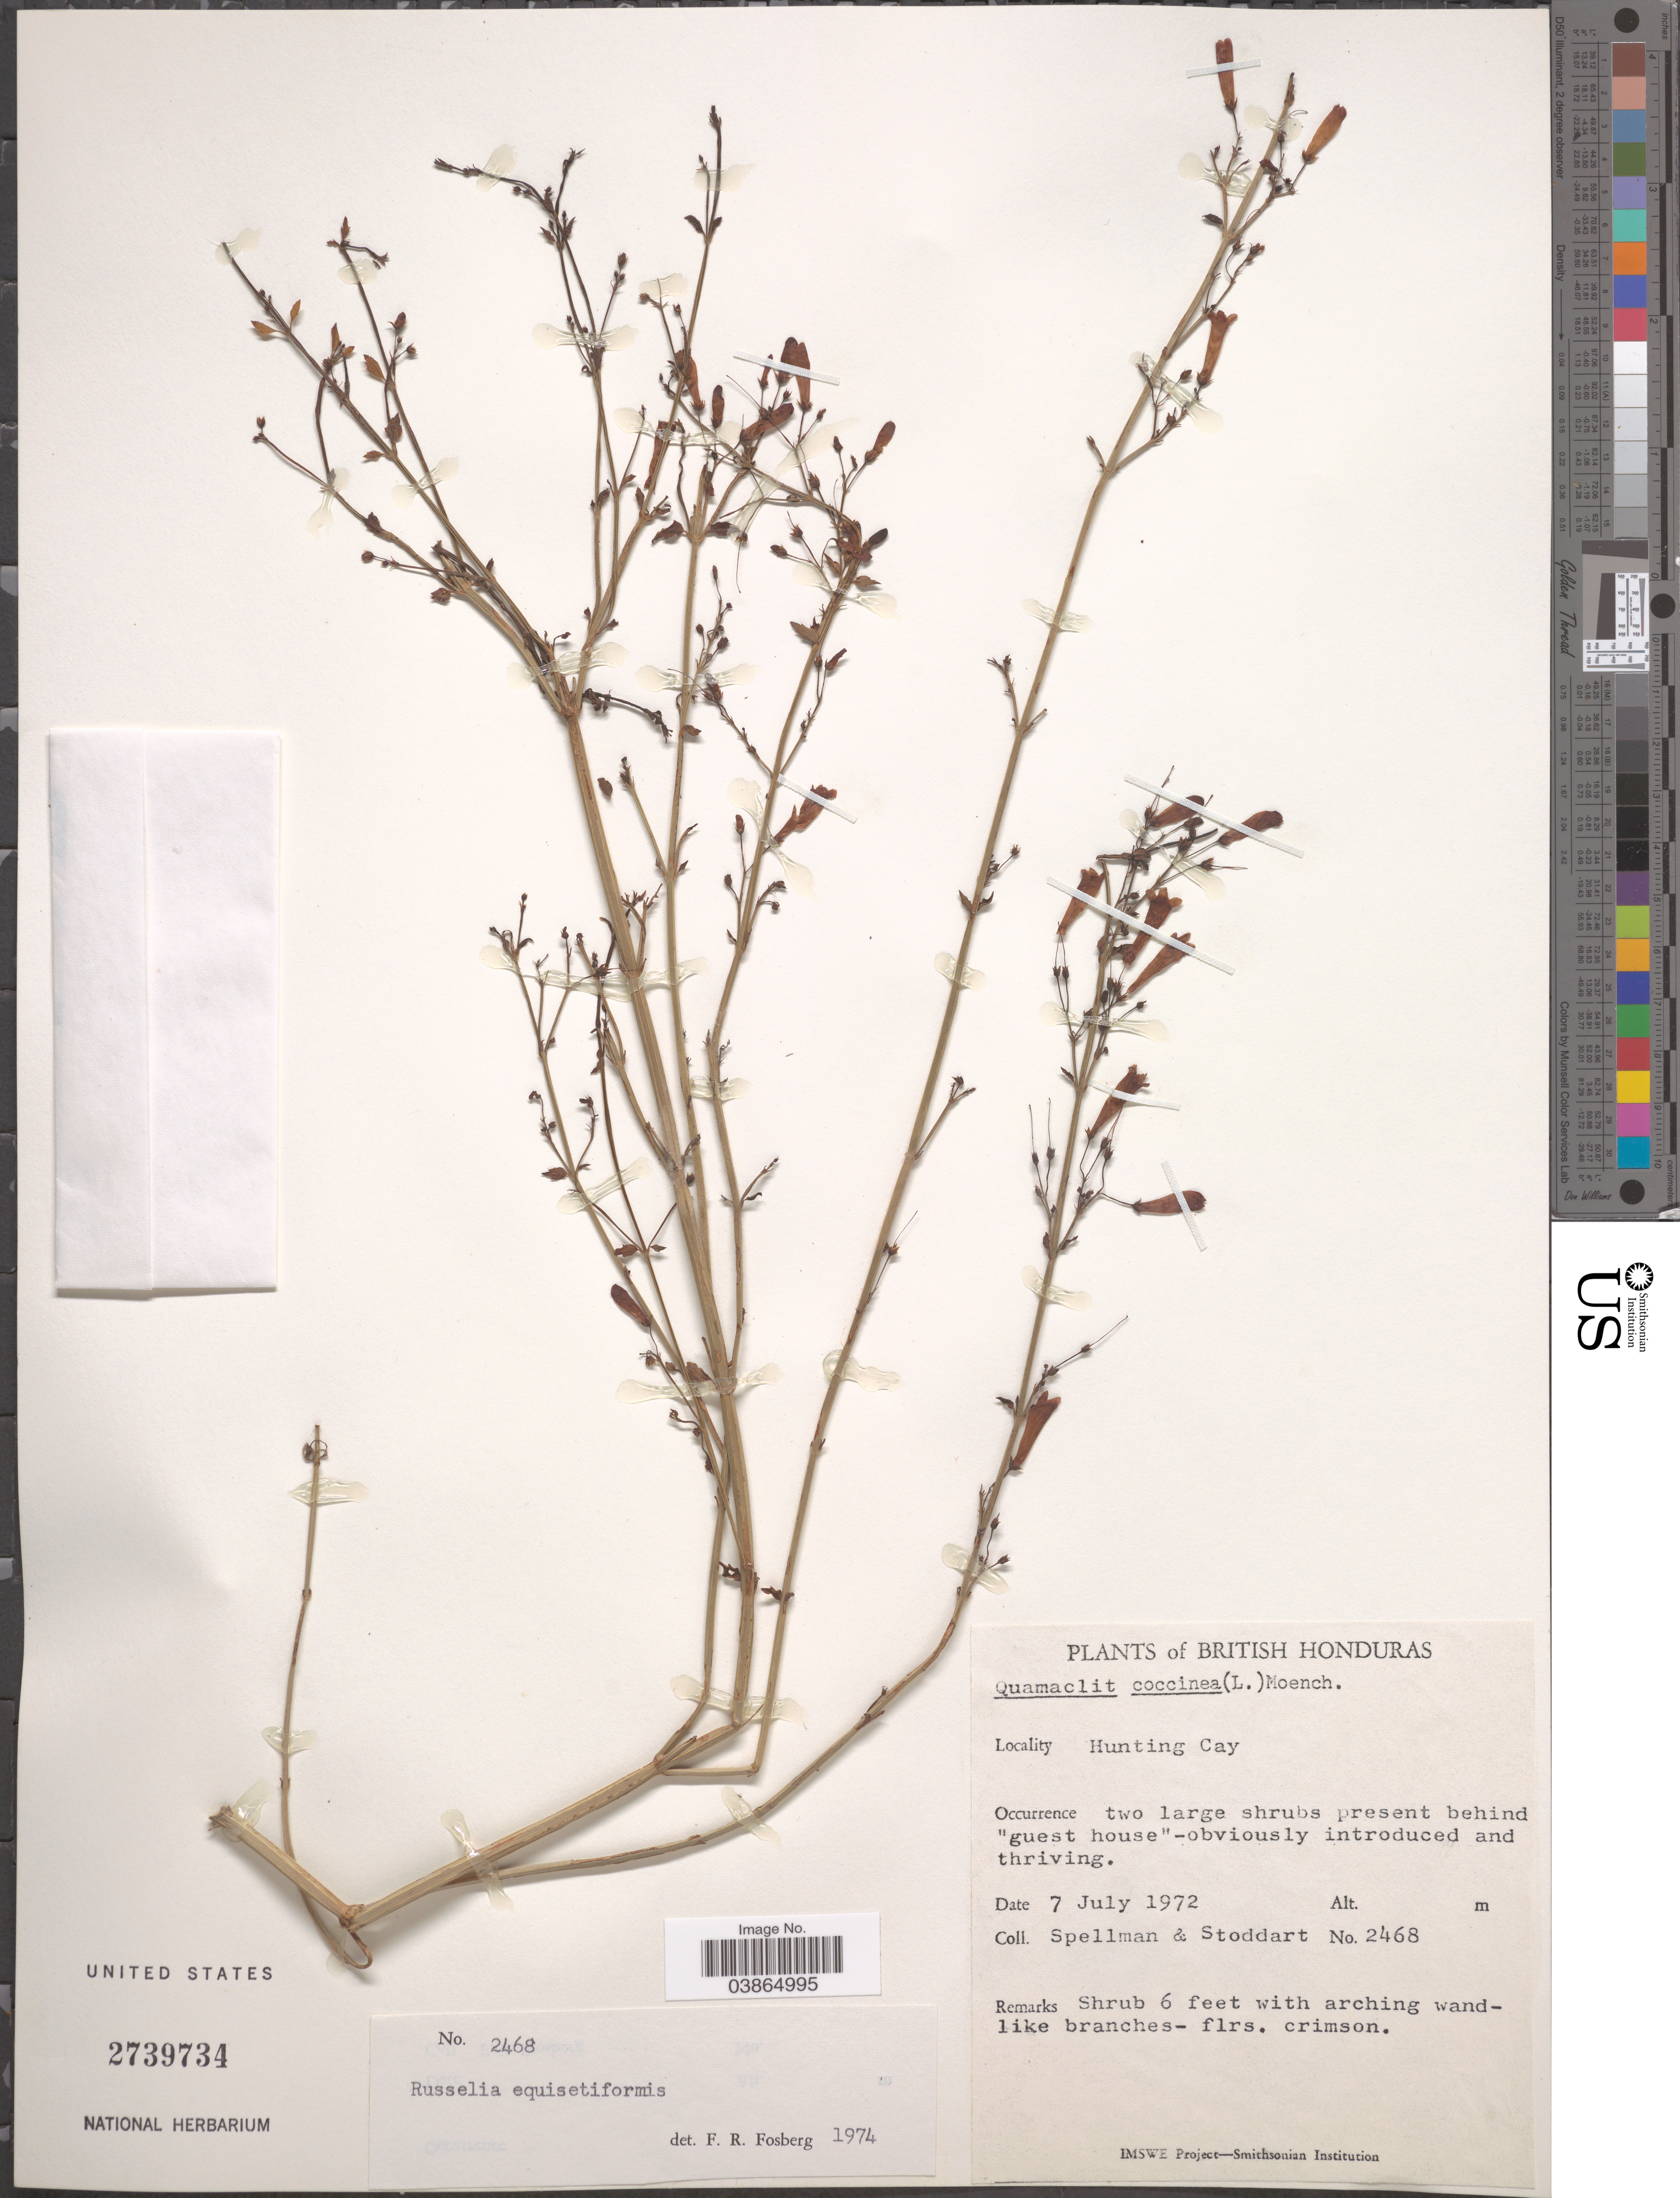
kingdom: Plantae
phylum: Tracheophyta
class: Magnoliopsida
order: Lamiales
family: Plantaginaceae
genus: Russelia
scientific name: Russelia equisetiformis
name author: Schltdl. & Cham.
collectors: Spellman, -- & -. Stoddart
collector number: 2468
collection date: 1972-07-07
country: Belize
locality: British Honduras. Hunting Cay.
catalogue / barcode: US 2739734